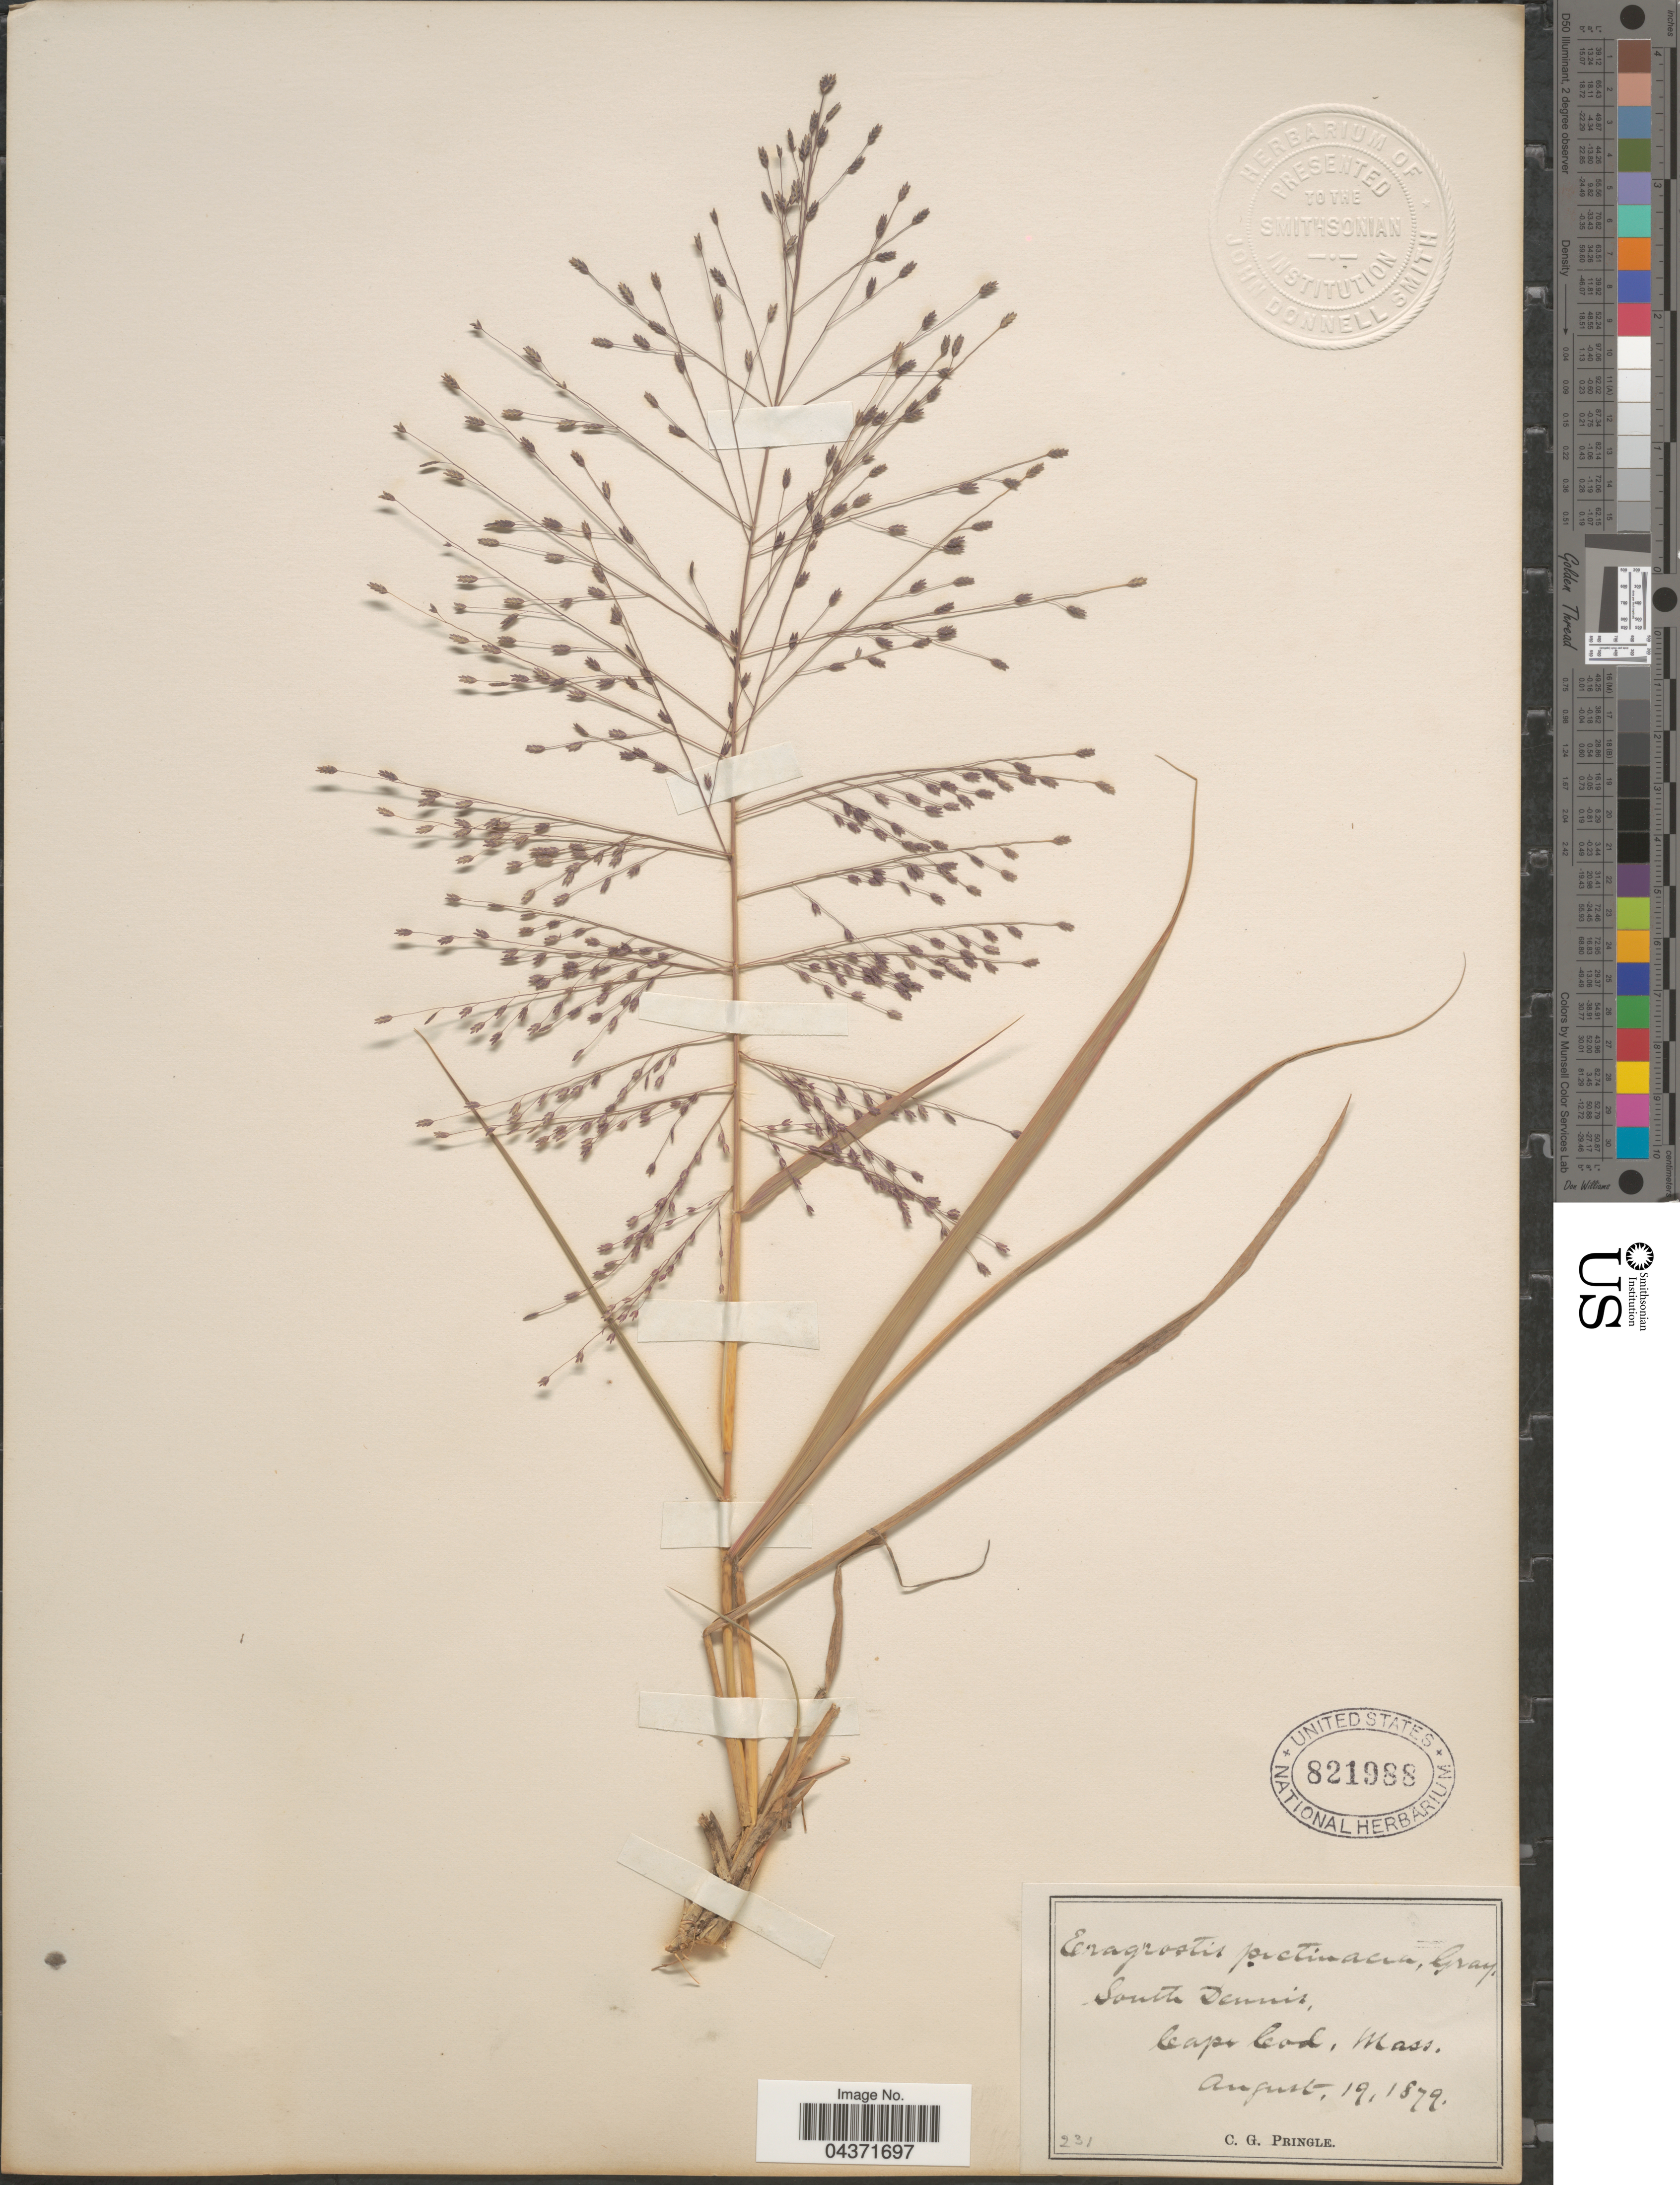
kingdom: Plantae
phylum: Tracheophyta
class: Liliopsida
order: Poales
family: Poaceae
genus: Eragrostis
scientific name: Eragrostis spectabilis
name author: (Pursh) Steud.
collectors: C. G. Pringle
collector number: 231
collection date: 1879-08-19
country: United States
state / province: Massachusetts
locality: South Dennis, Cape Cod.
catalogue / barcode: US 821988